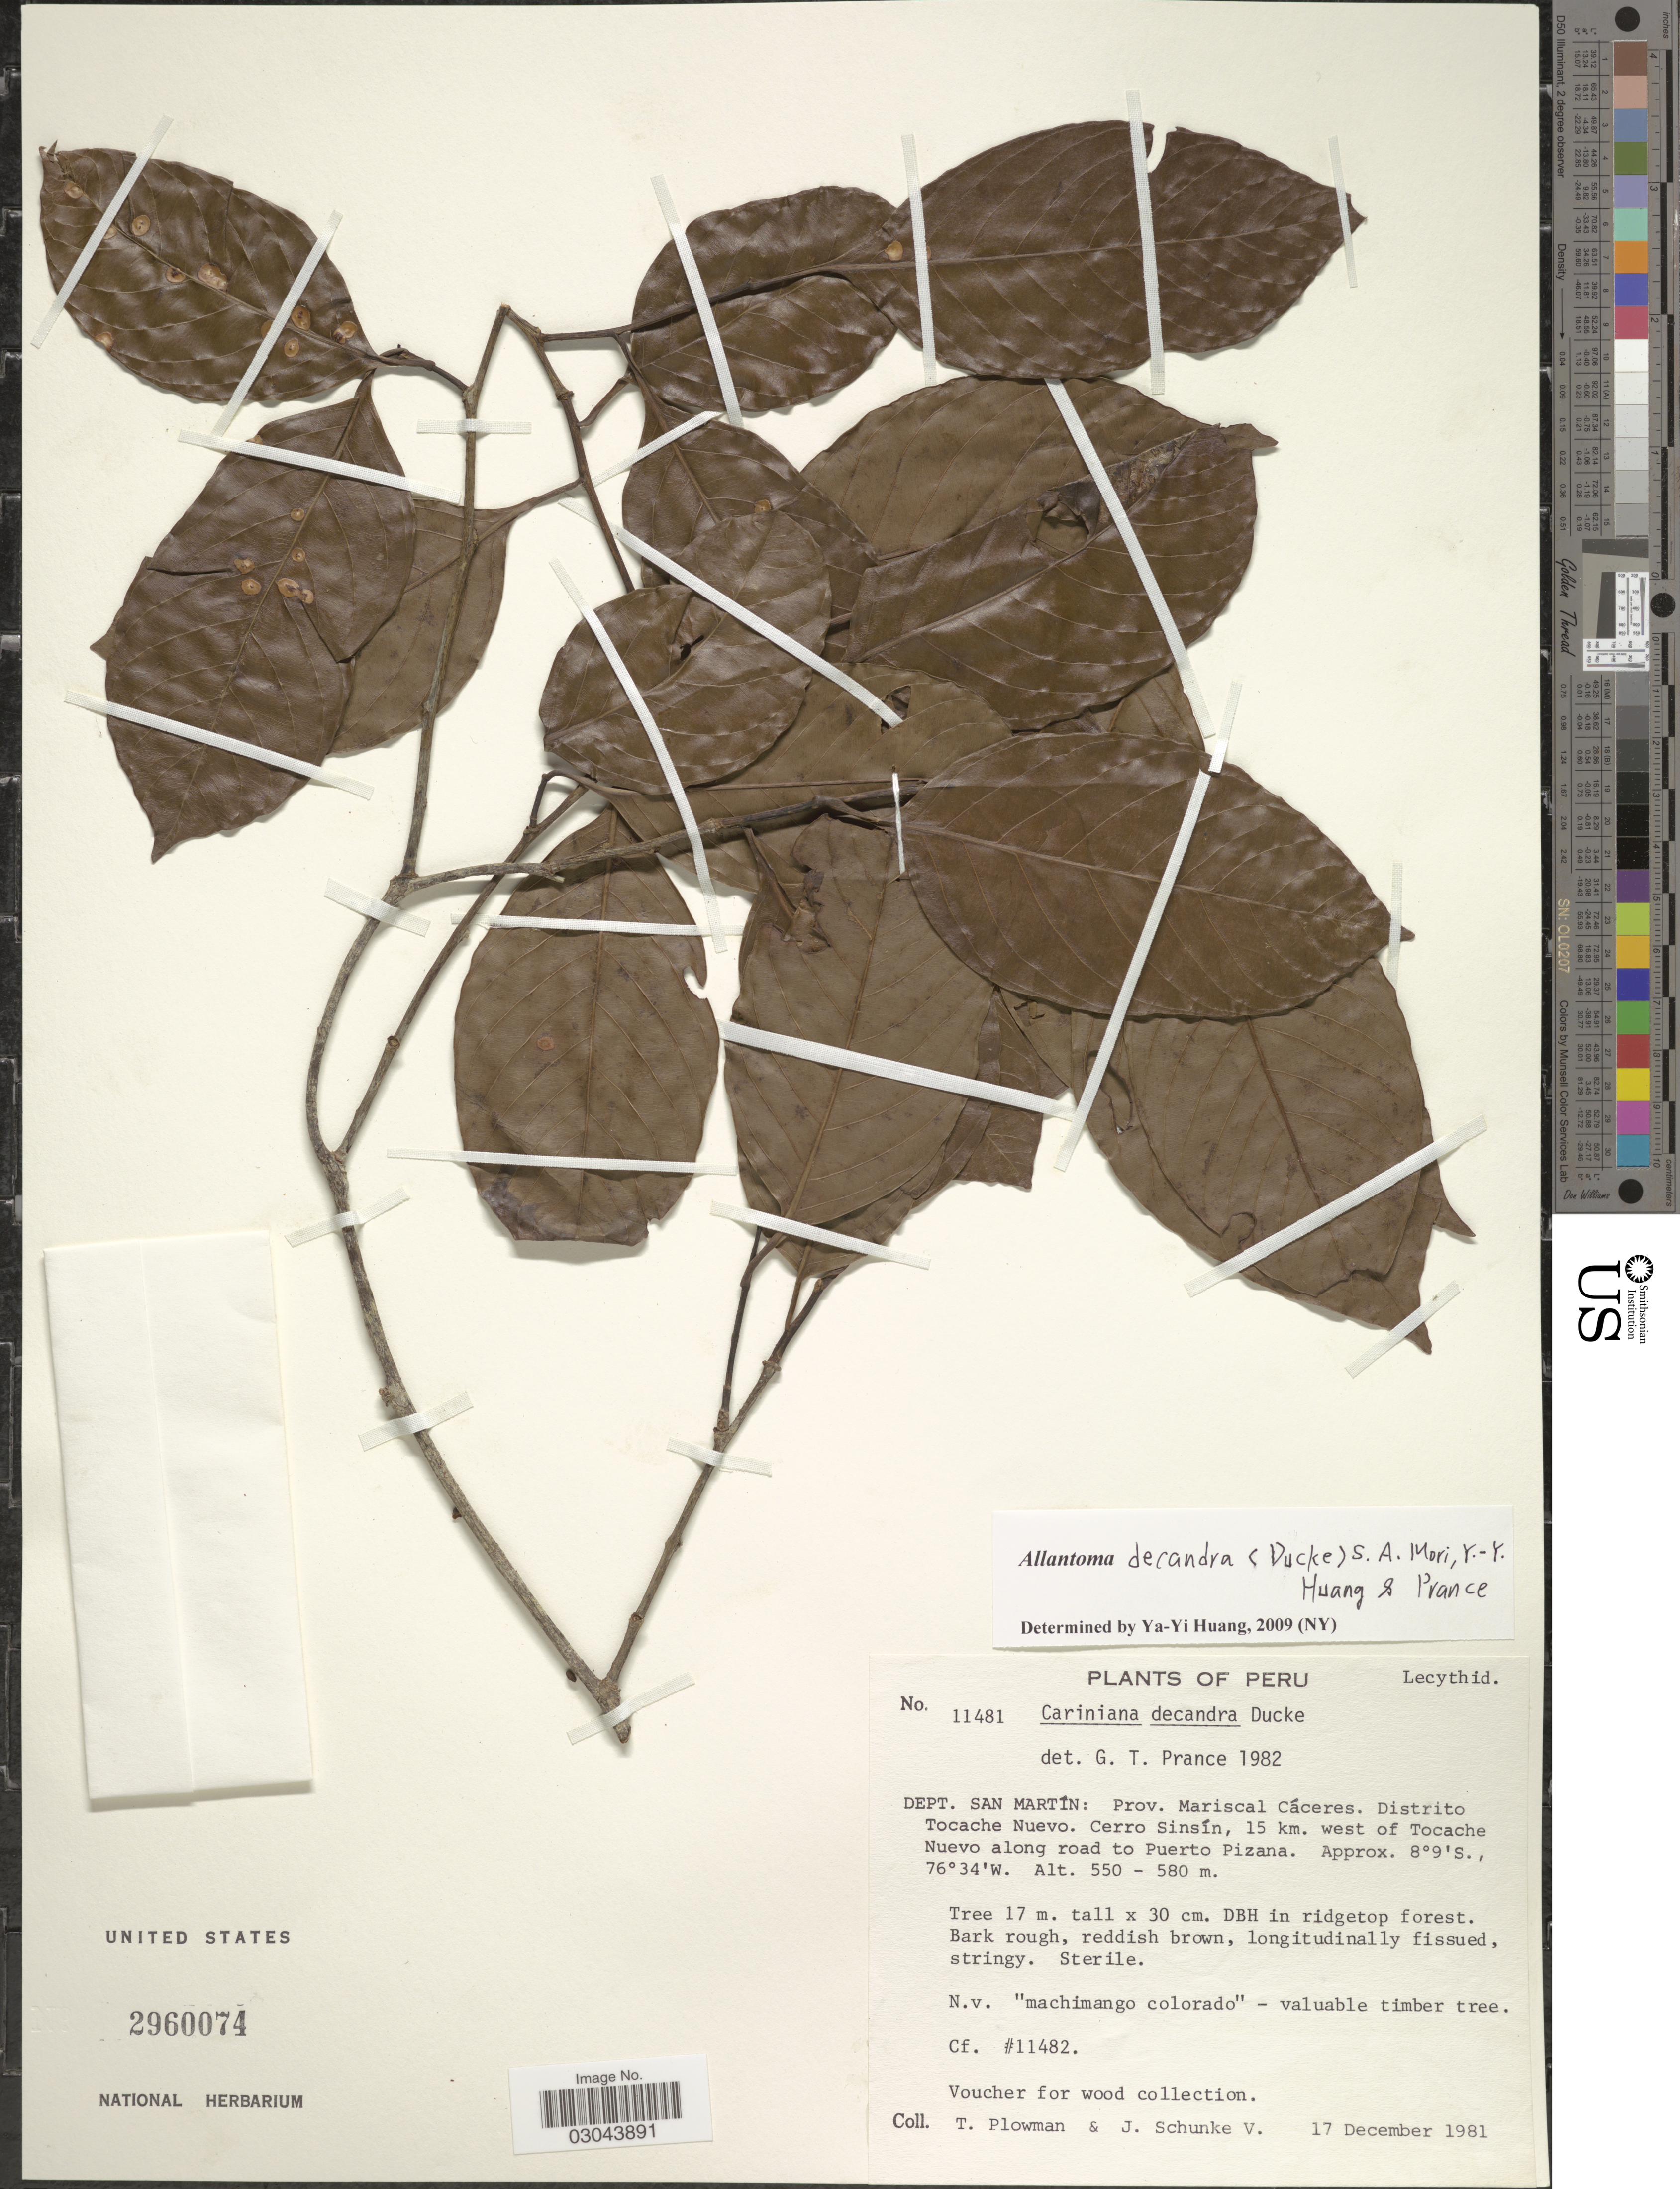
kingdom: Plantae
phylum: Tracheophyta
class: Magnoliopsida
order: Ericales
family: Lecythidaceae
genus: Allantoma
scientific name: Allantoma decandra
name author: (Ducke) S.A. Mori et al.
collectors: T. Plowman & J. Schunke Vigo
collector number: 11481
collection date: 1981-12-17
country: Peru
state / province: San Martín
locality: Dept. San Martín: Prov. Mariscal Cáceres. Distrito Tocache Nuevo. Cerro Sinsín, 15 km. west of Tocache Nuevo along road to Puerto Pizana.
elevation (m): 550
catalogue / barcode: US 2960074